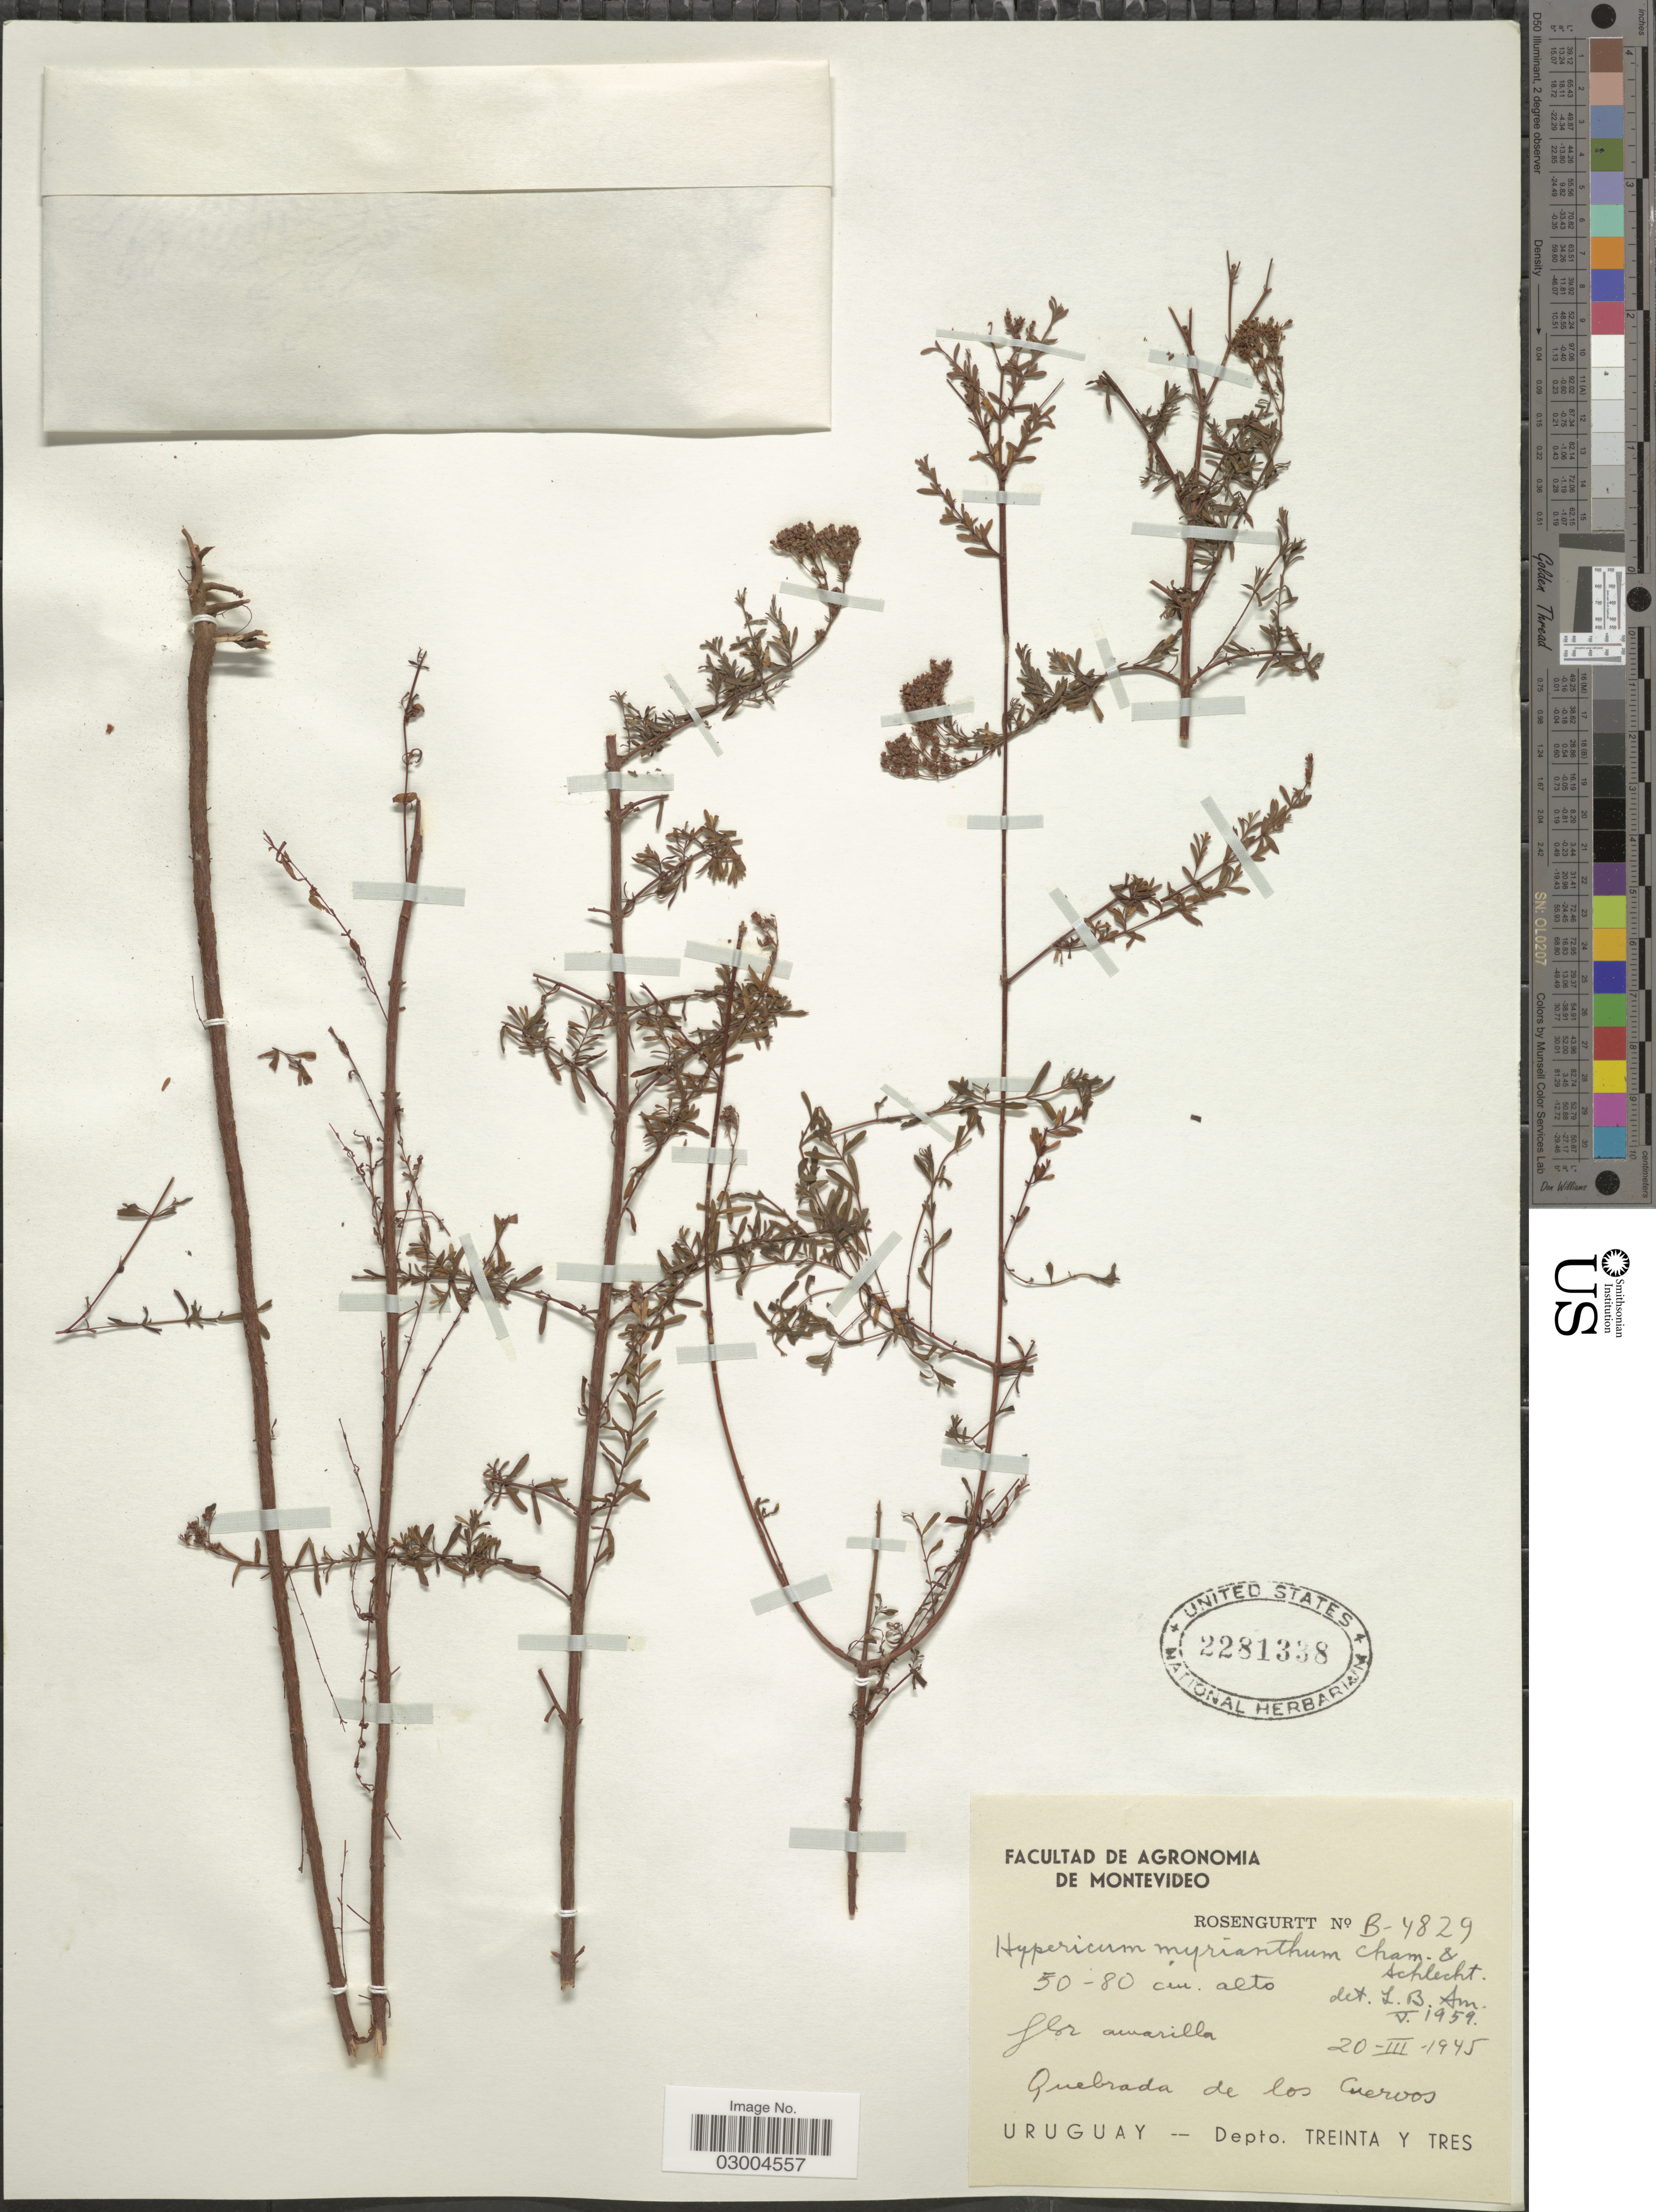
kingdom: Plantae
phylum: Tracheophyta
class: Magnoliopsida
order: Malpighiales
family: Hypericaceae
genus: Hypericum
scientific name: Hypericum myrianthum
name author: Cham. & Schltdl.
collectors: Rosengurtt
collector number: B-4829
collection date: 1945-03-20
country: Uruguay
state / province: Treinta y Tres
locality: Quebrada de los Cuervos. Depto. Treinta y Tres.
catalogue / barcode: US 2281338